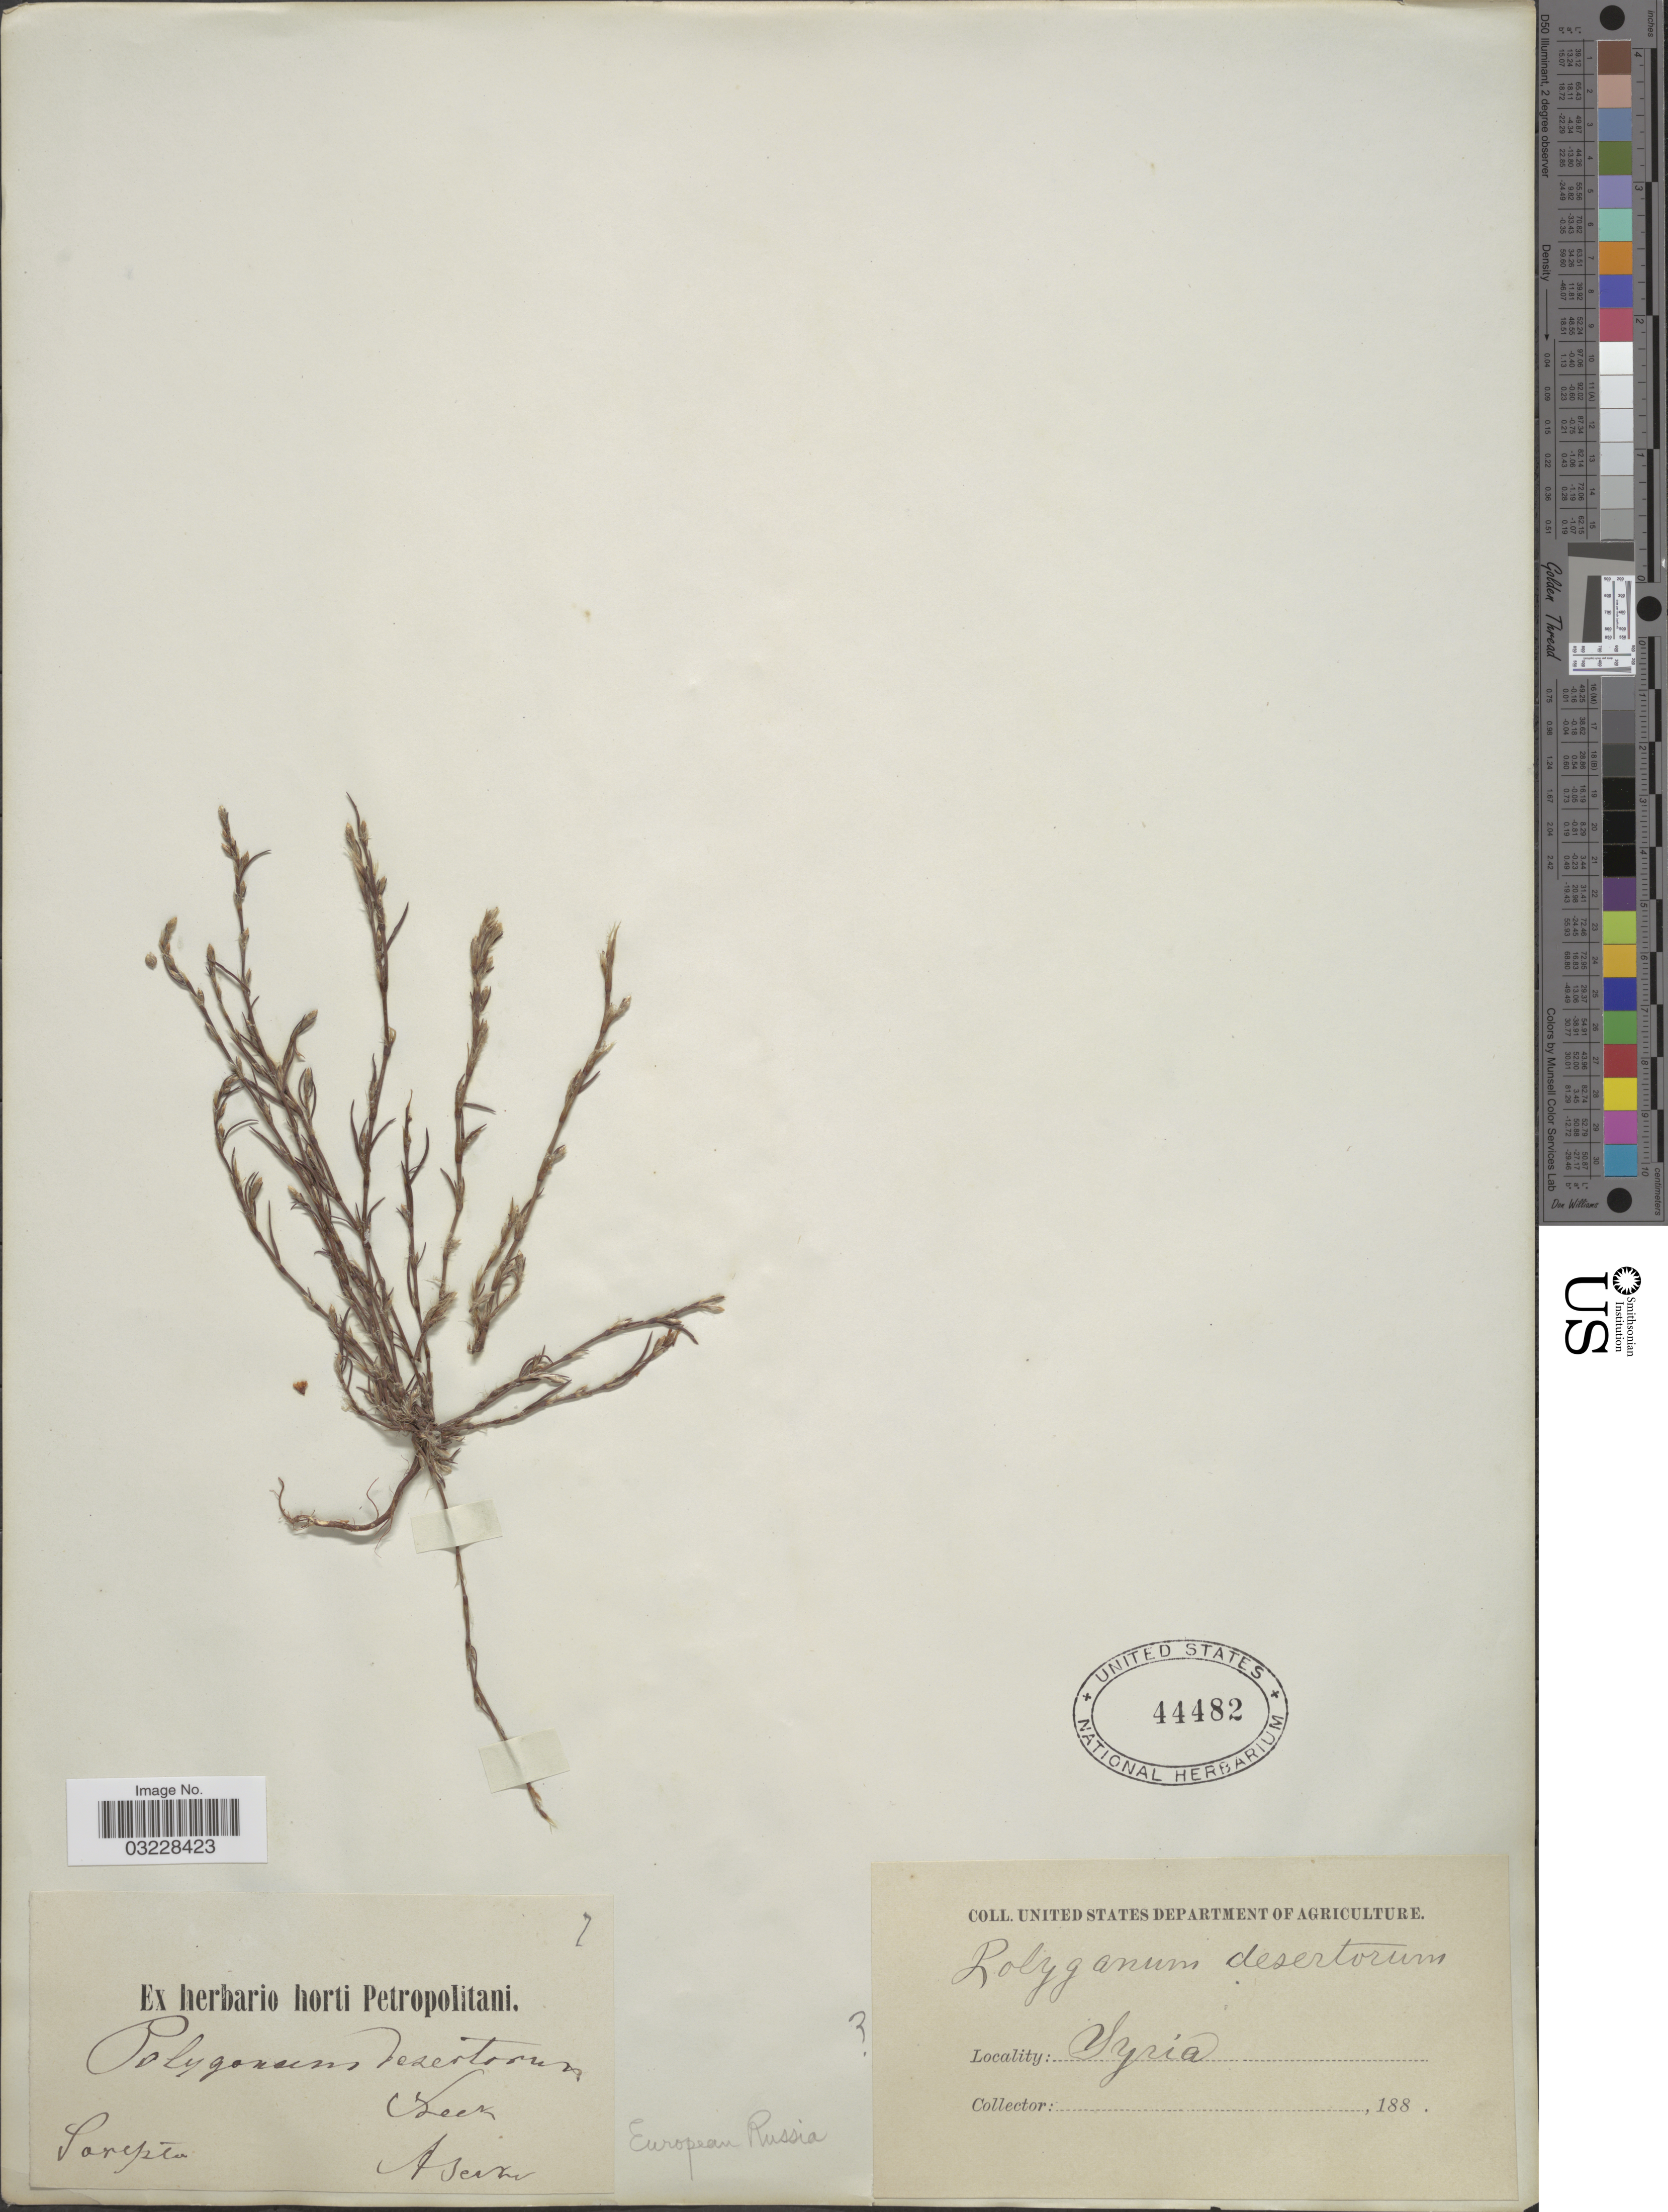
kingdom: Plantae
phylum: Tracheophyta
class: Magnoliopsida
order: Caryophyllales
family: Polygonaceae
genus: Polygonum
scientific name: Polygonum desertorum ined.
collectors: A. Becker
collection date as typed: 188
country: Russian Federation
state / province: Volgograd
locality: Sarepta.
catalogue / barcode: US 44482